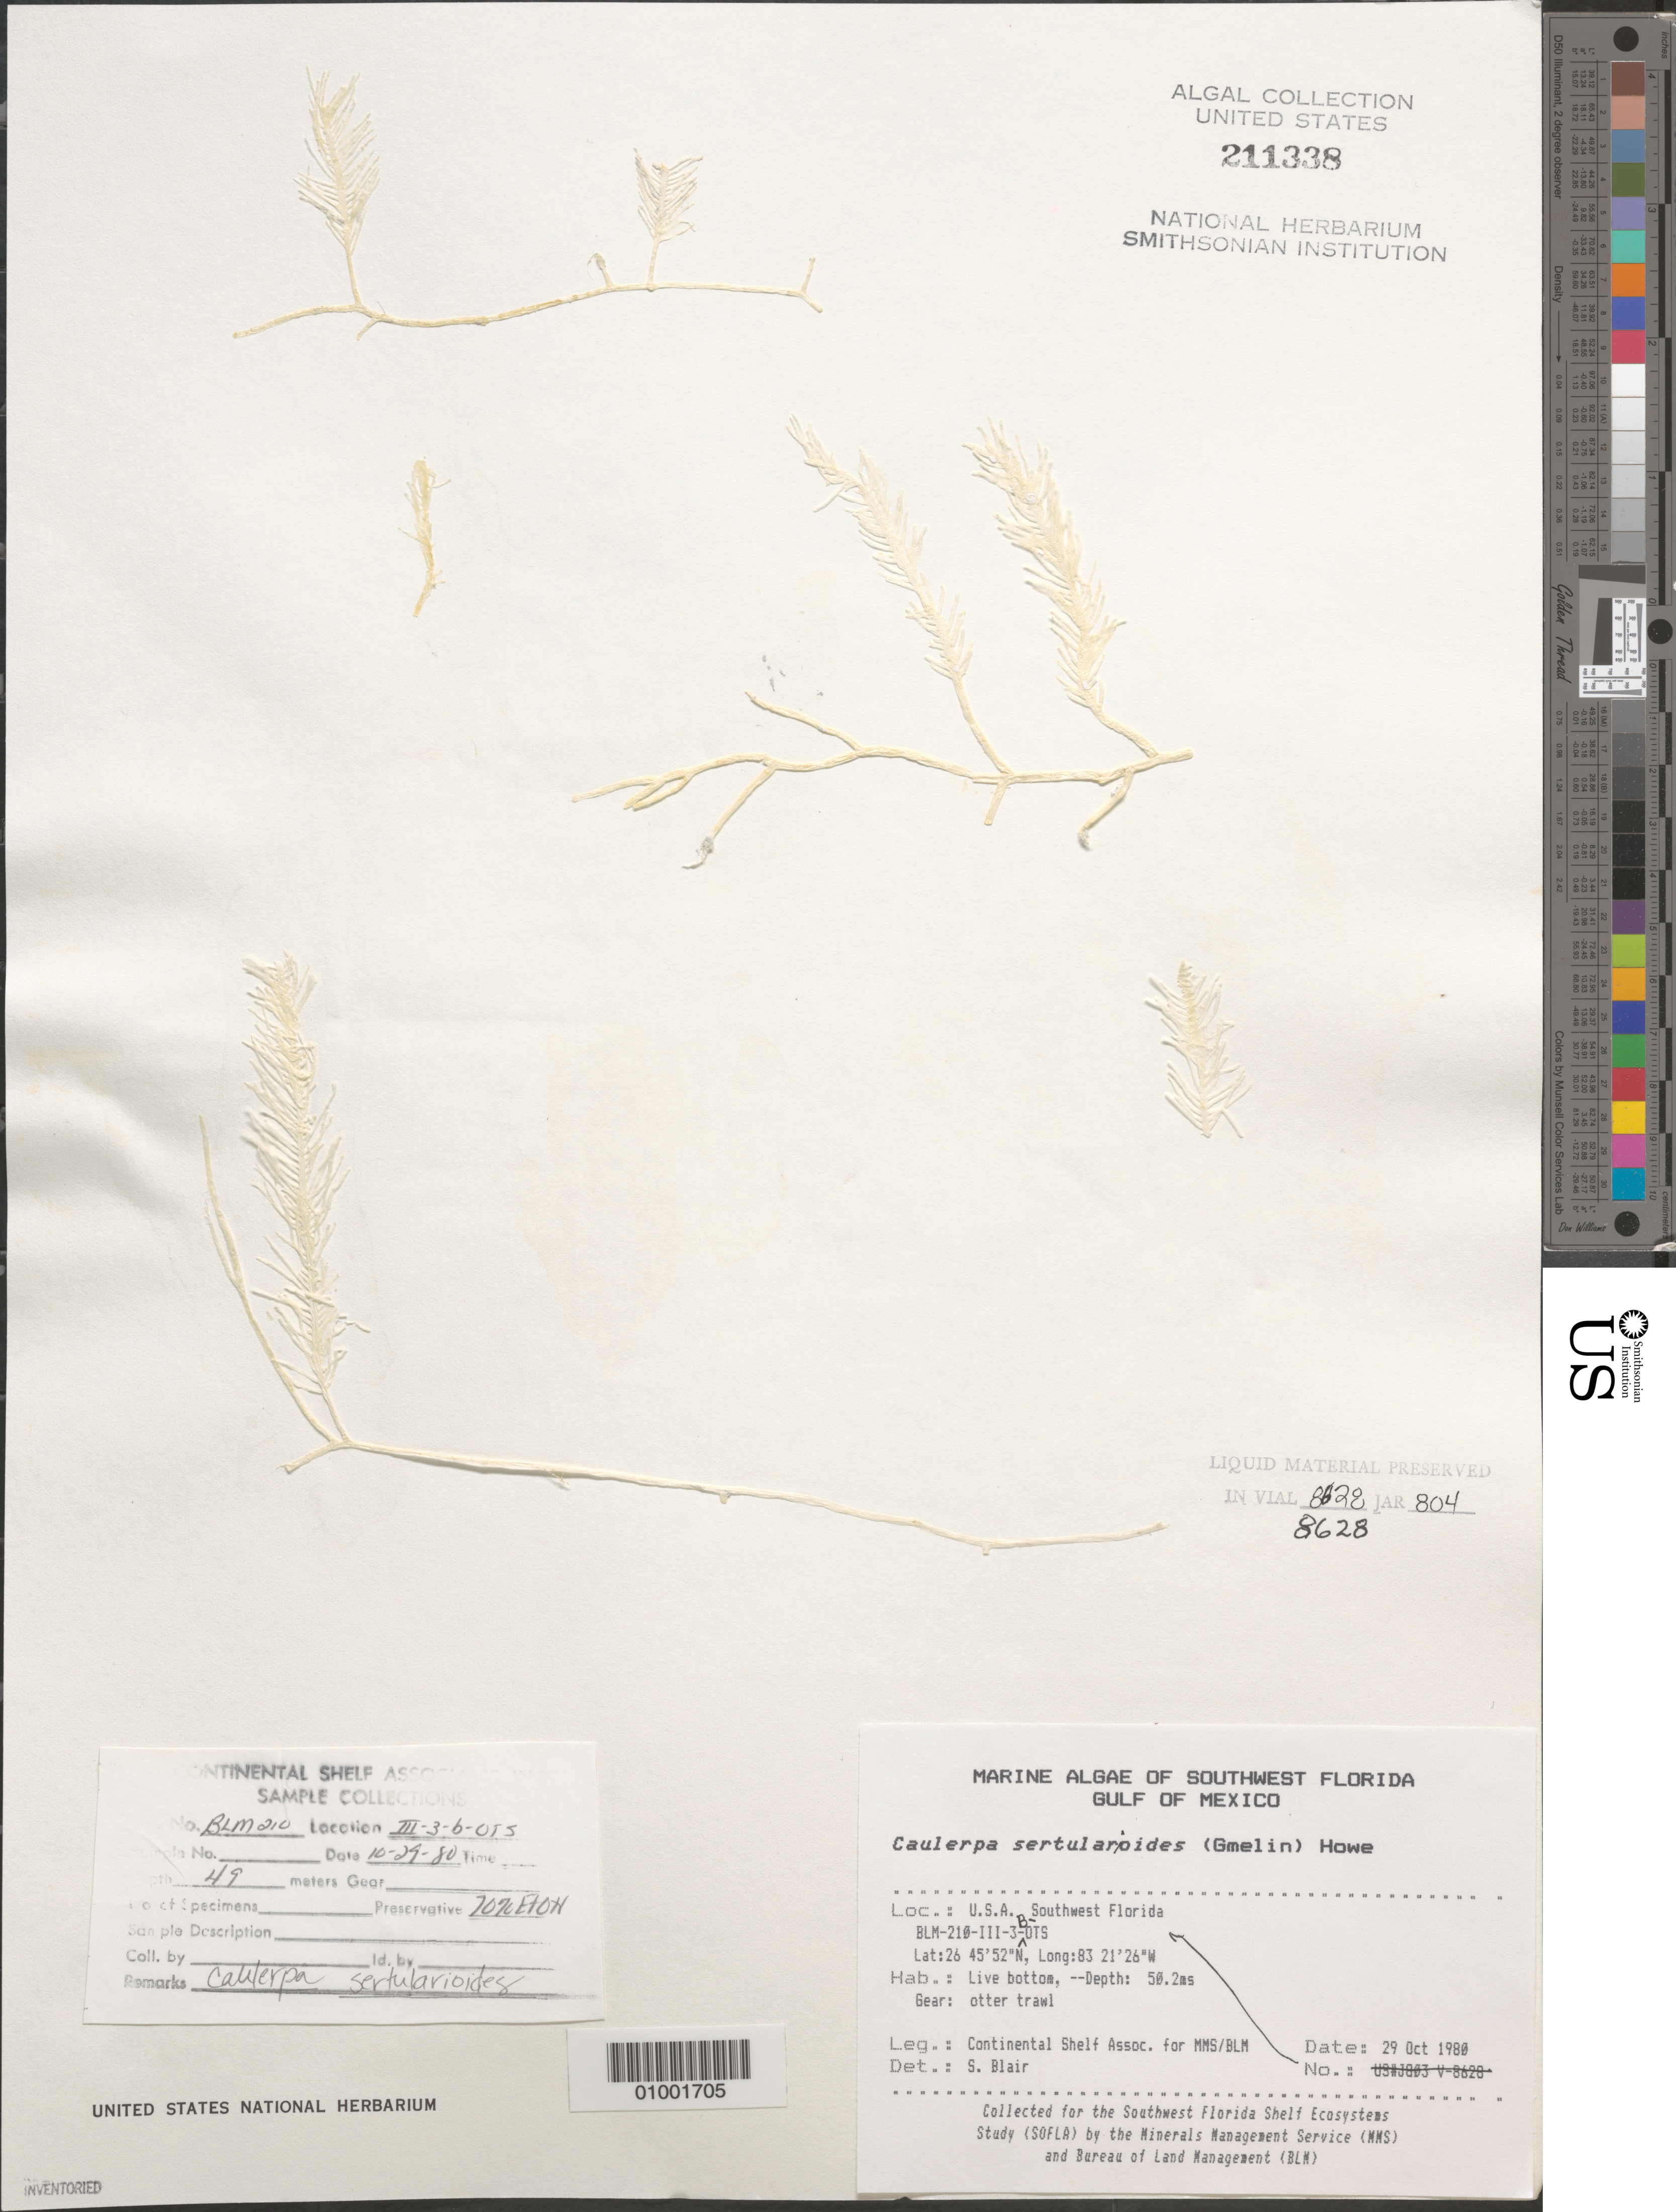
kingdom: Plantae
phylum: Chlorophyta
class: Ulvophyceae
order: Bryopsidales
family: Caulerpaceae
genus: Caulerpa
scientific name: Caulerpa sertularioides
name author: (S.G. Gmel.) M. Howe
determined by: Blair, S. M.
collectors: Continental Shelf Associates for the MMS/BLM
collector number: BLM-210-III-3-B-OTS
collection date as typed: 29 Oct 1980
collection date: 1980-10-29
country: United States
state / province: Florida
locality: Gulf of Mexico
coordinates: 26 45'52"N, 83 21'26"W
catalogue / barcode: US 211338